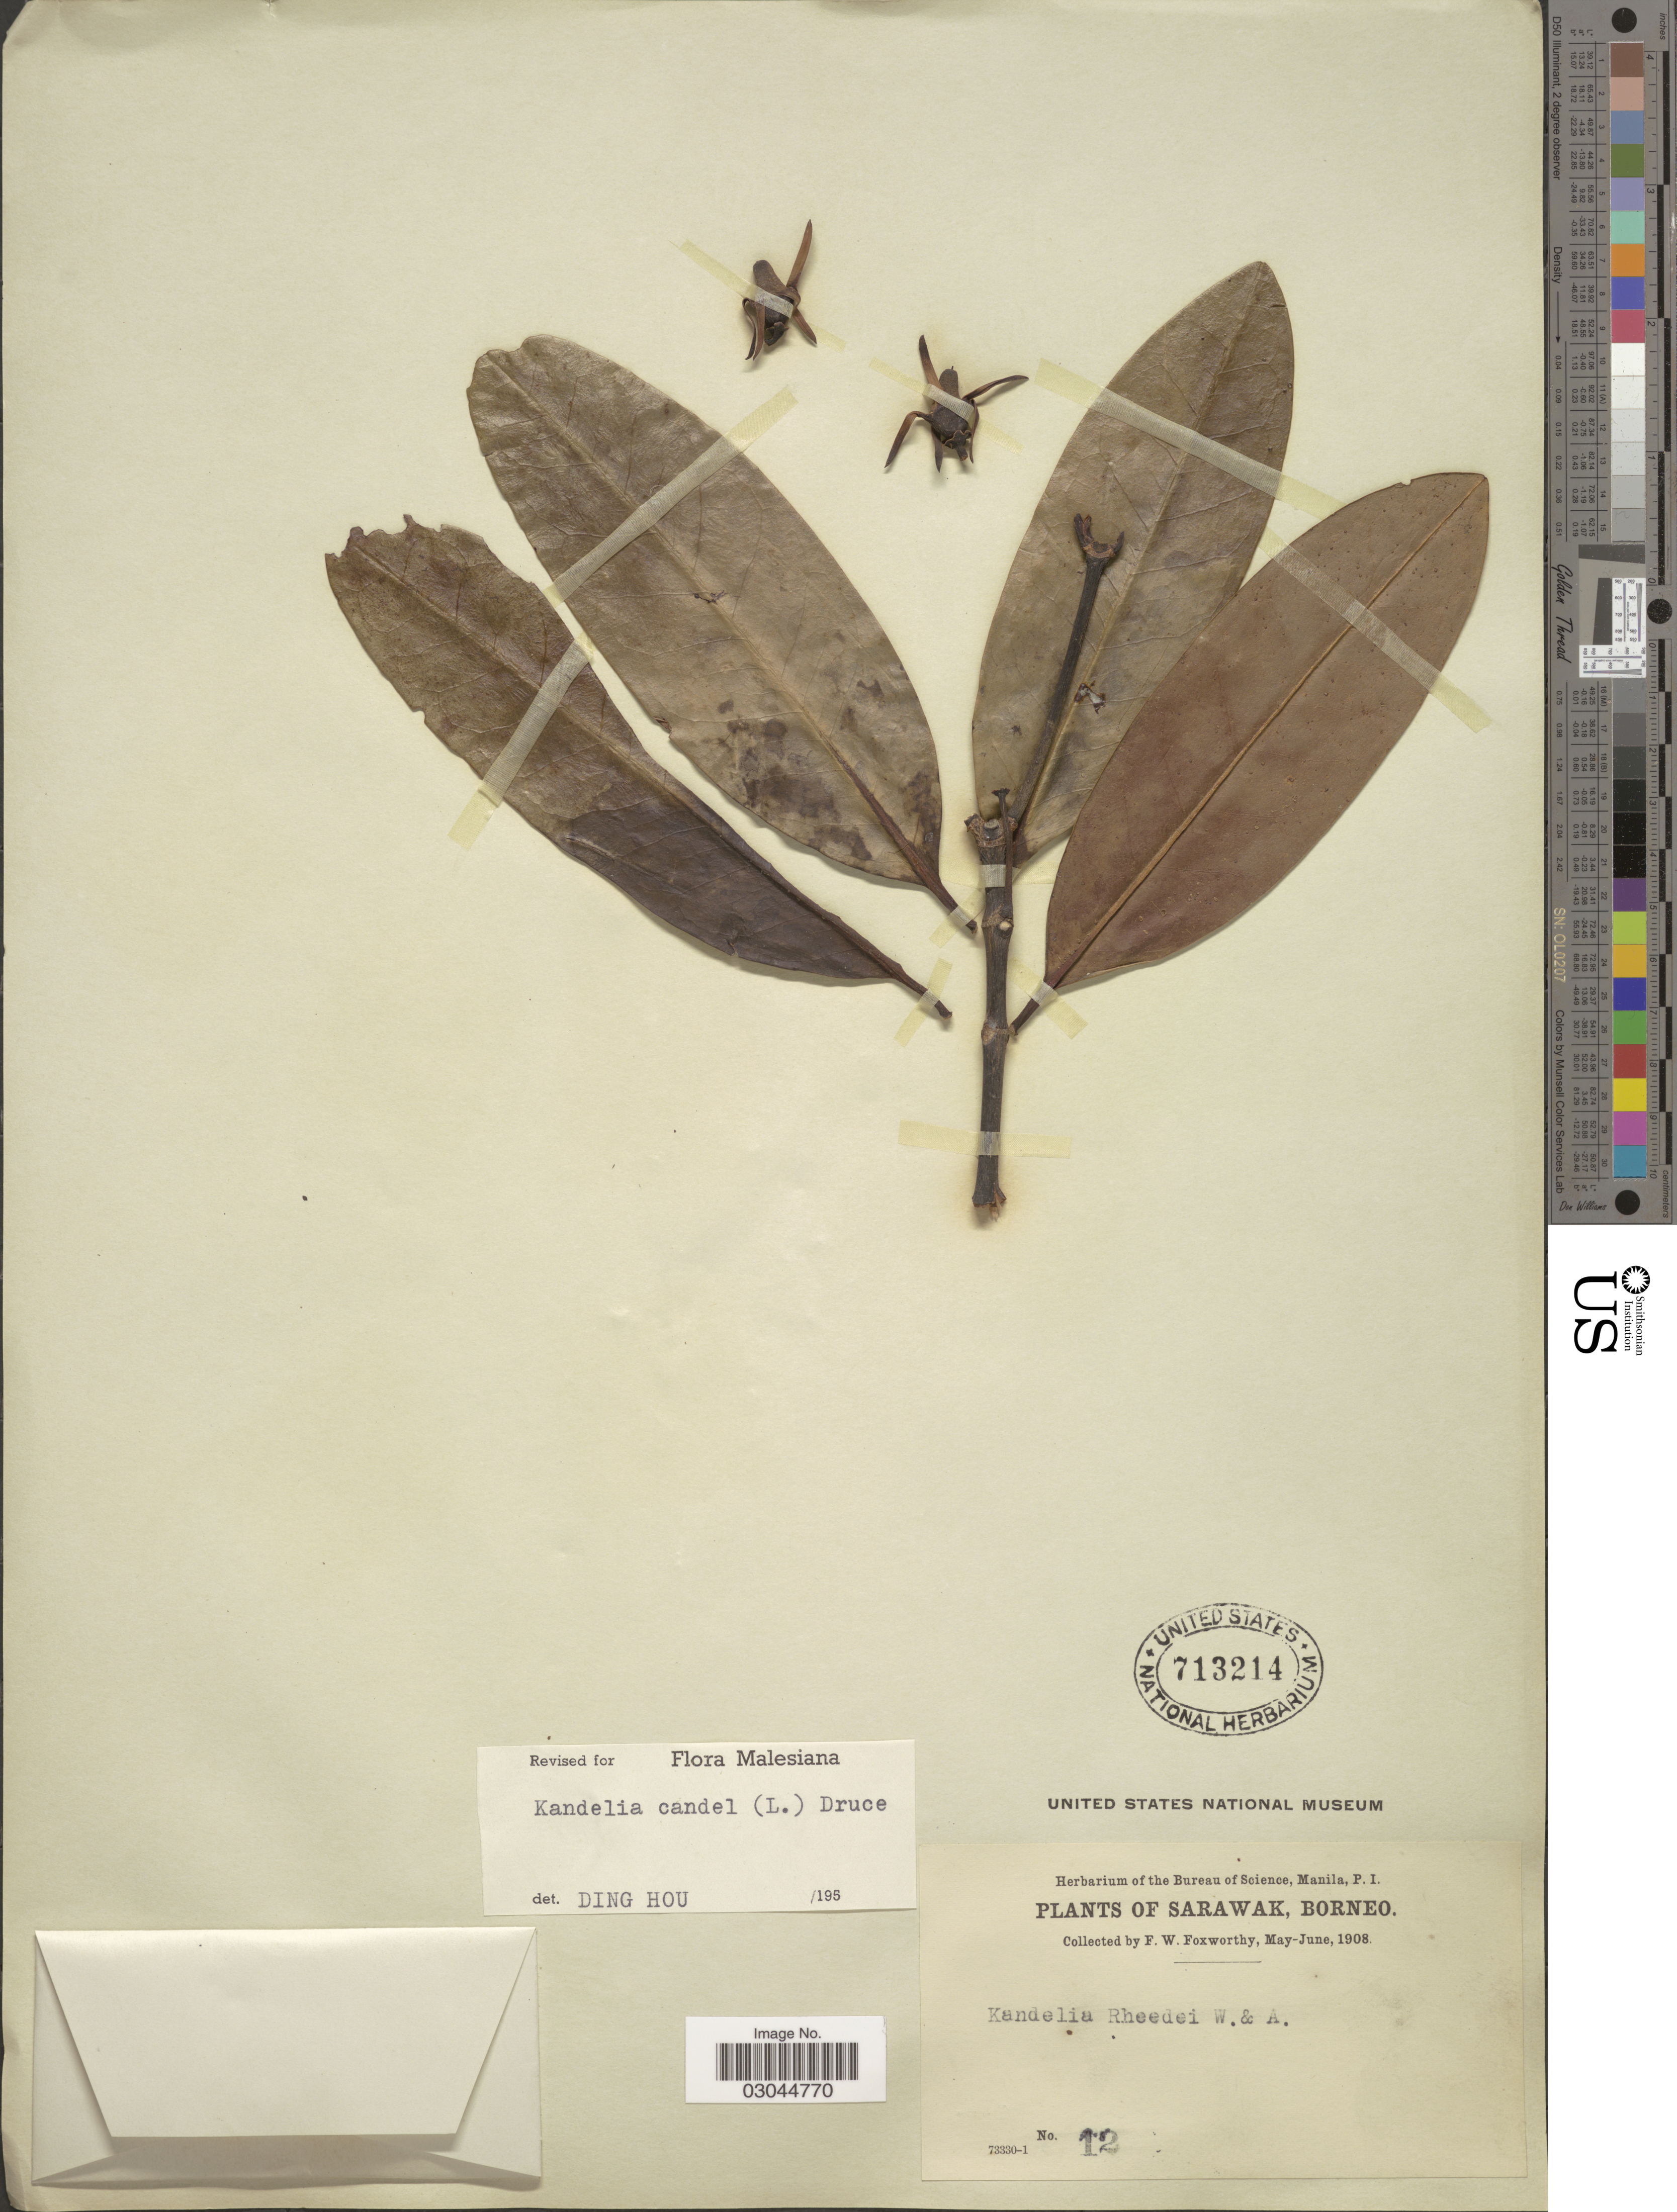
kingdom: Plantae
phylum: Tracheophyta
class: Magnoliopsida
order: Malpighiales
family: Rhizophoraceae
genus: Kandelia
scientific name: Kandelia candel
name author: (L.) Druce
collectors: F. W. Foxworthy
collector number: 12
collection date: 1908-05/1908-06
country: Malaysia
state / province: Sarawak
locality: Borneo.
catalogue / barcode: US 713214